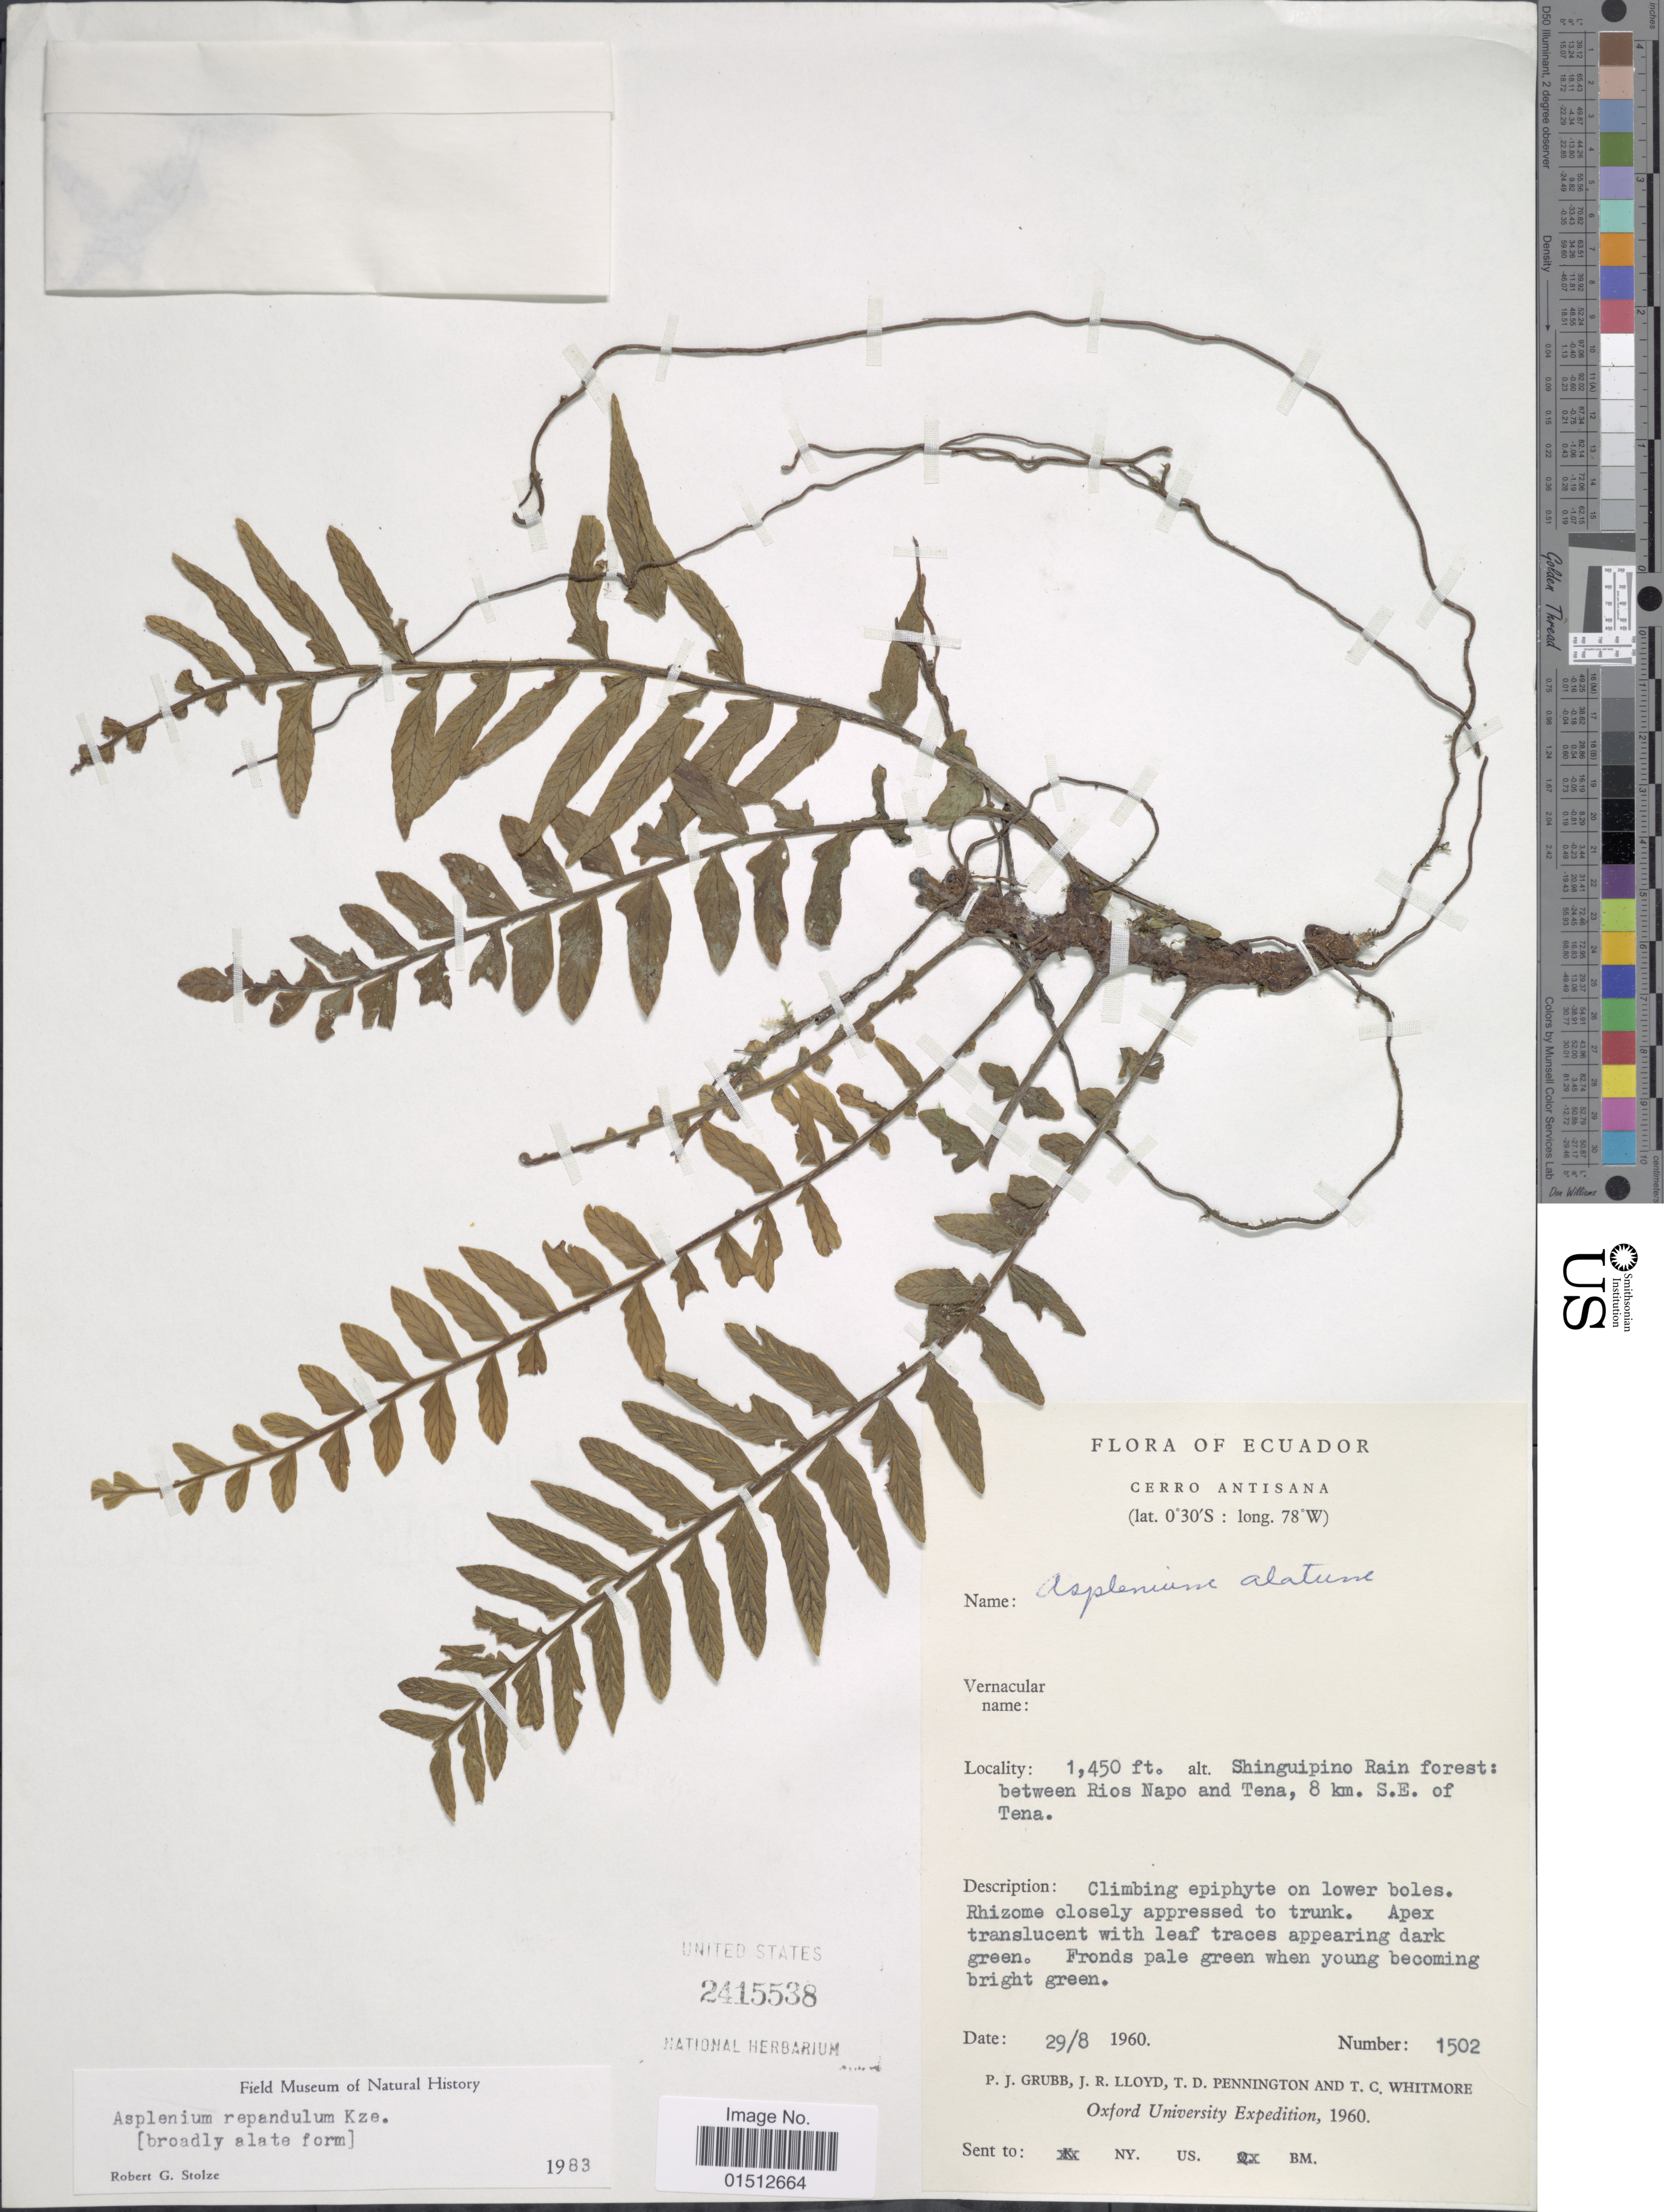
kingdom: Plantae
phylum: Tracheophyta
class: Polypodiopsida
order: Polypodiales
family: Aspleniaceae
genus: Asplenium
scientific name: Asplenium repandulum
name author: Kunze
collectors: P. J. Grubb, J. R. Lloyd, T. D. Pennington & T. C. Whitmore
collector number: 1502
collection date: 1960-08-29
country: Ecuador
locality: Ecuador, Cerra Antisana, Shinguipino Rain forest: between Rios Napo and Tena, 8 km. S.E. of Tena.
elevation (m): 442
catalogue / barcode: US 2415538